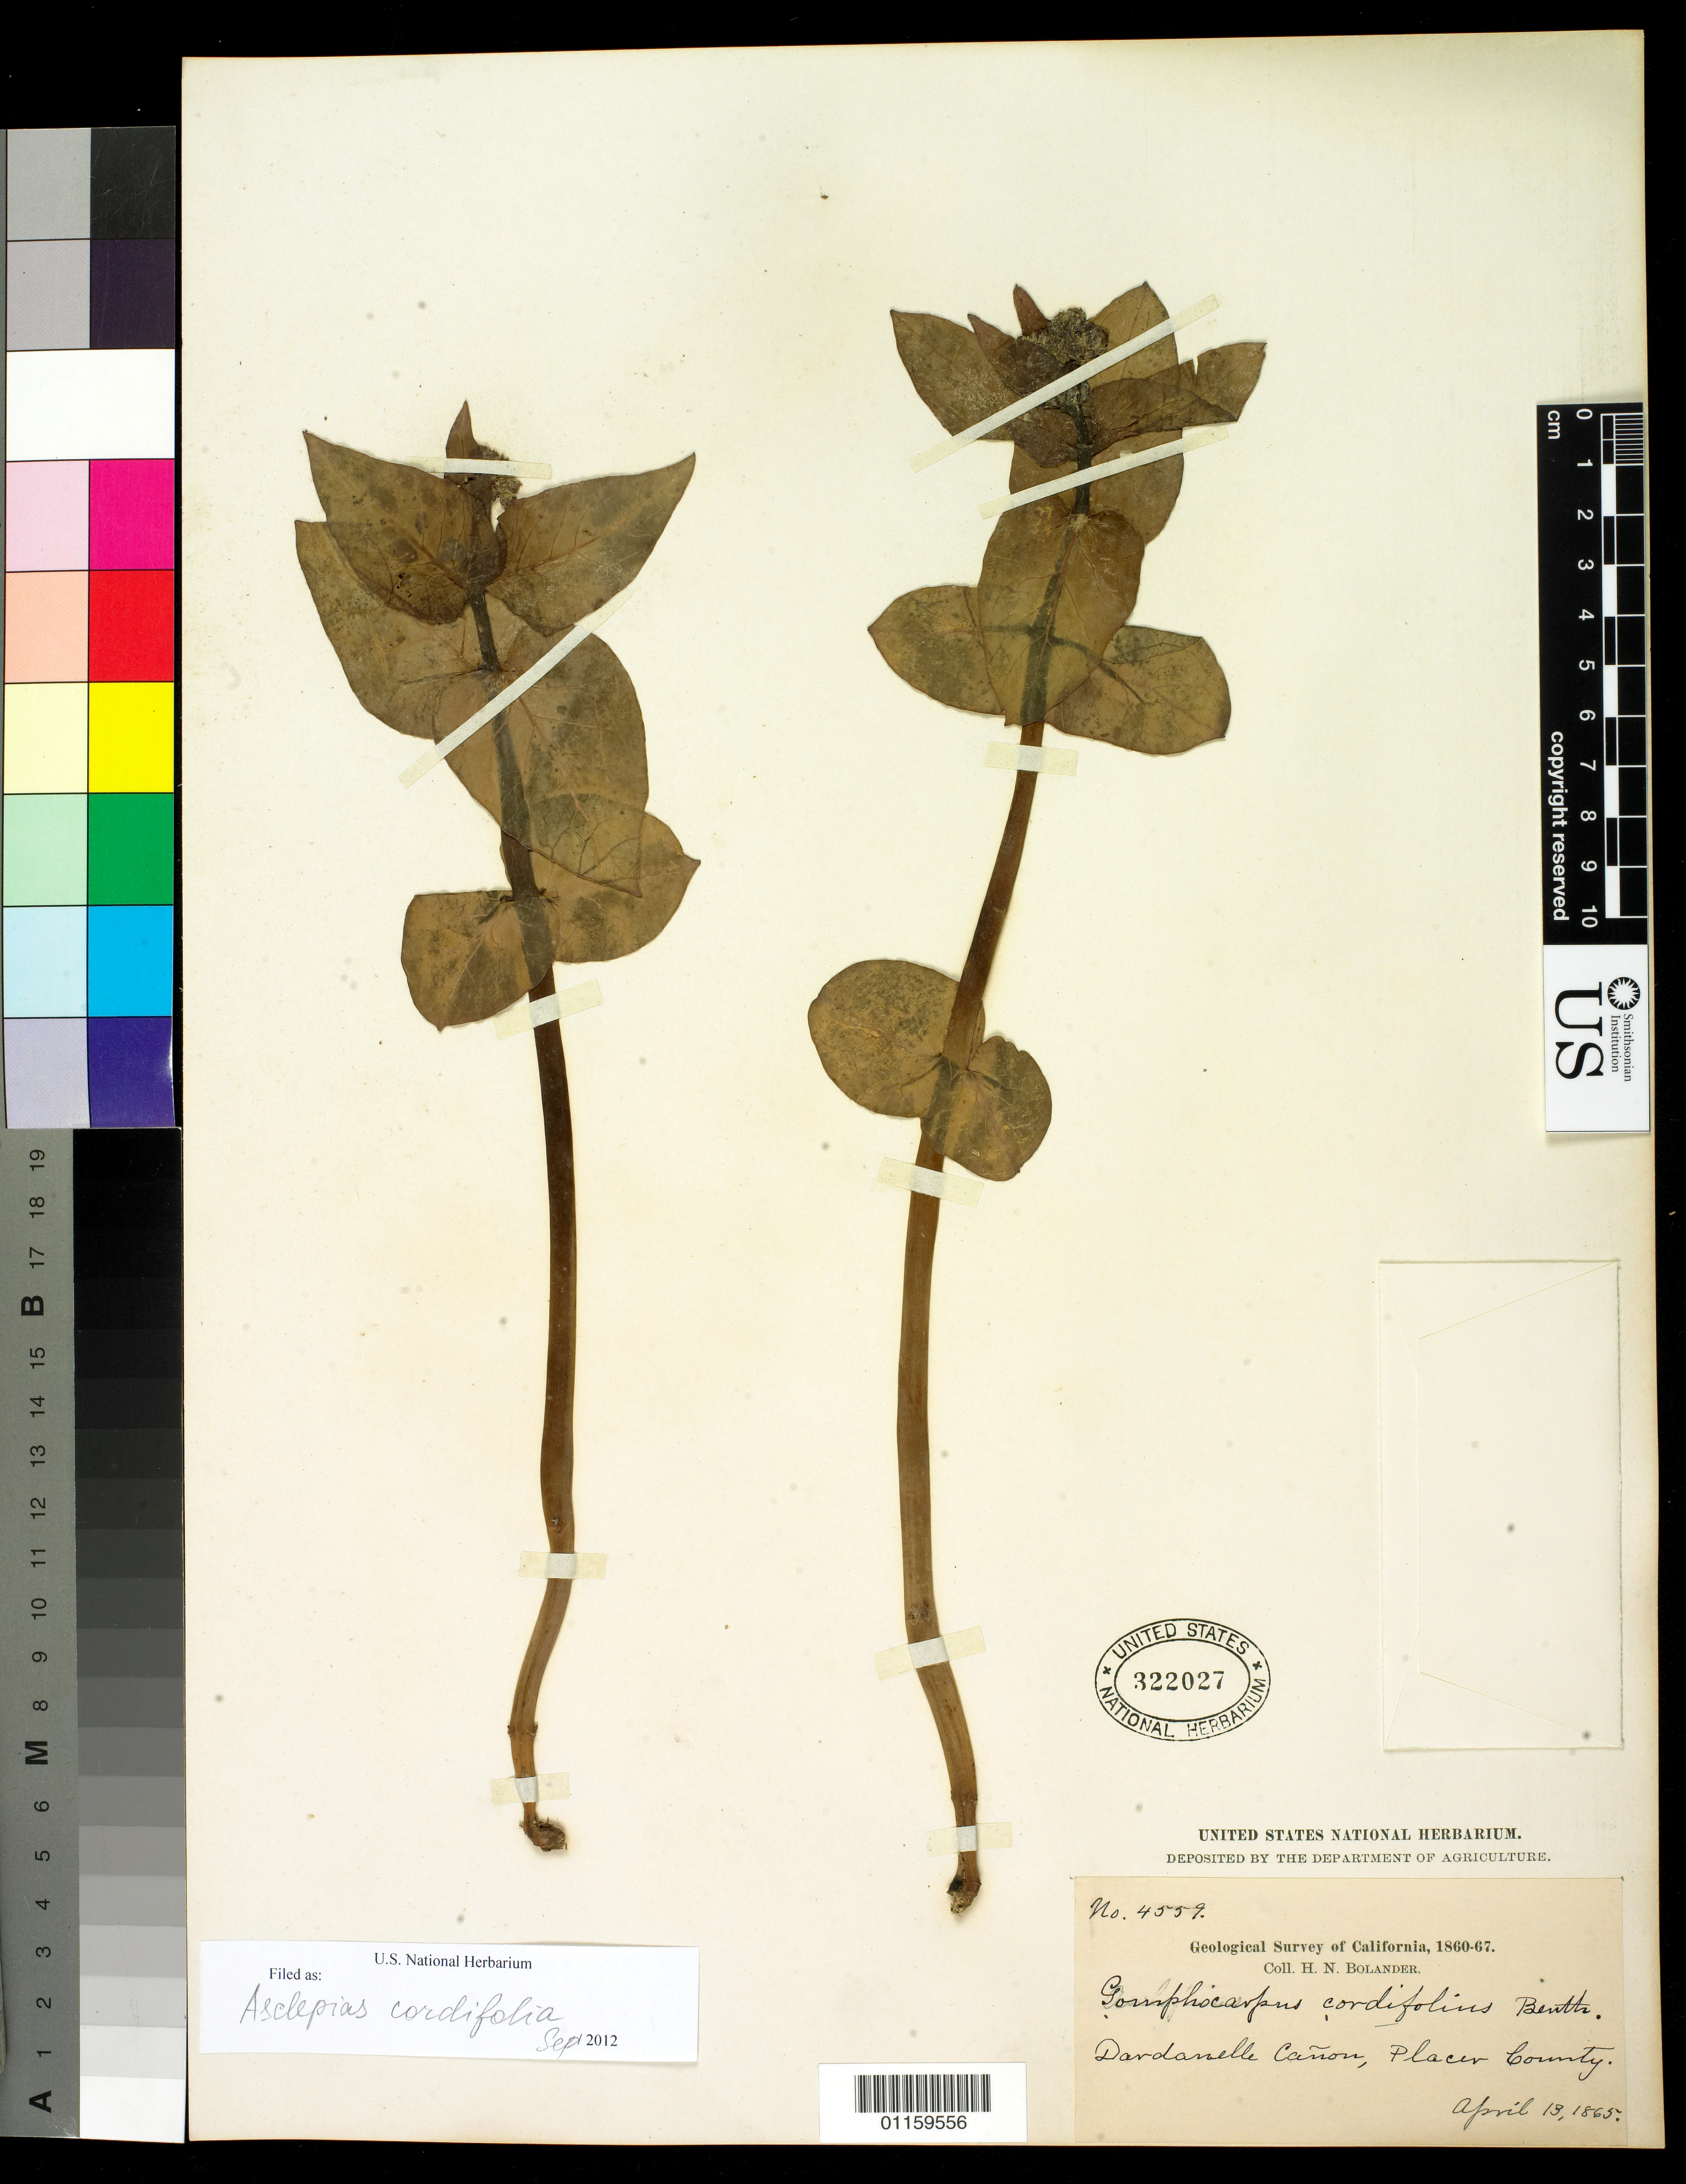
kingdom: Plantae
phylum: Tracheophyta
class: Magnoliopsida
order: Gentianales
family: Apocynaceae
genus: Asclepias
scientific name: Asclepias cordifolia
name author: (Benth.) Jeps.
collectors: H. Bolander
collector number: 4559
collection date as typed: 13 Apr 1865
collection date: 1865-04-13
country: United States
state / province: California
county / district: Placer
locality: Dardanelle Canyon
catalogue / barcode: US 322027